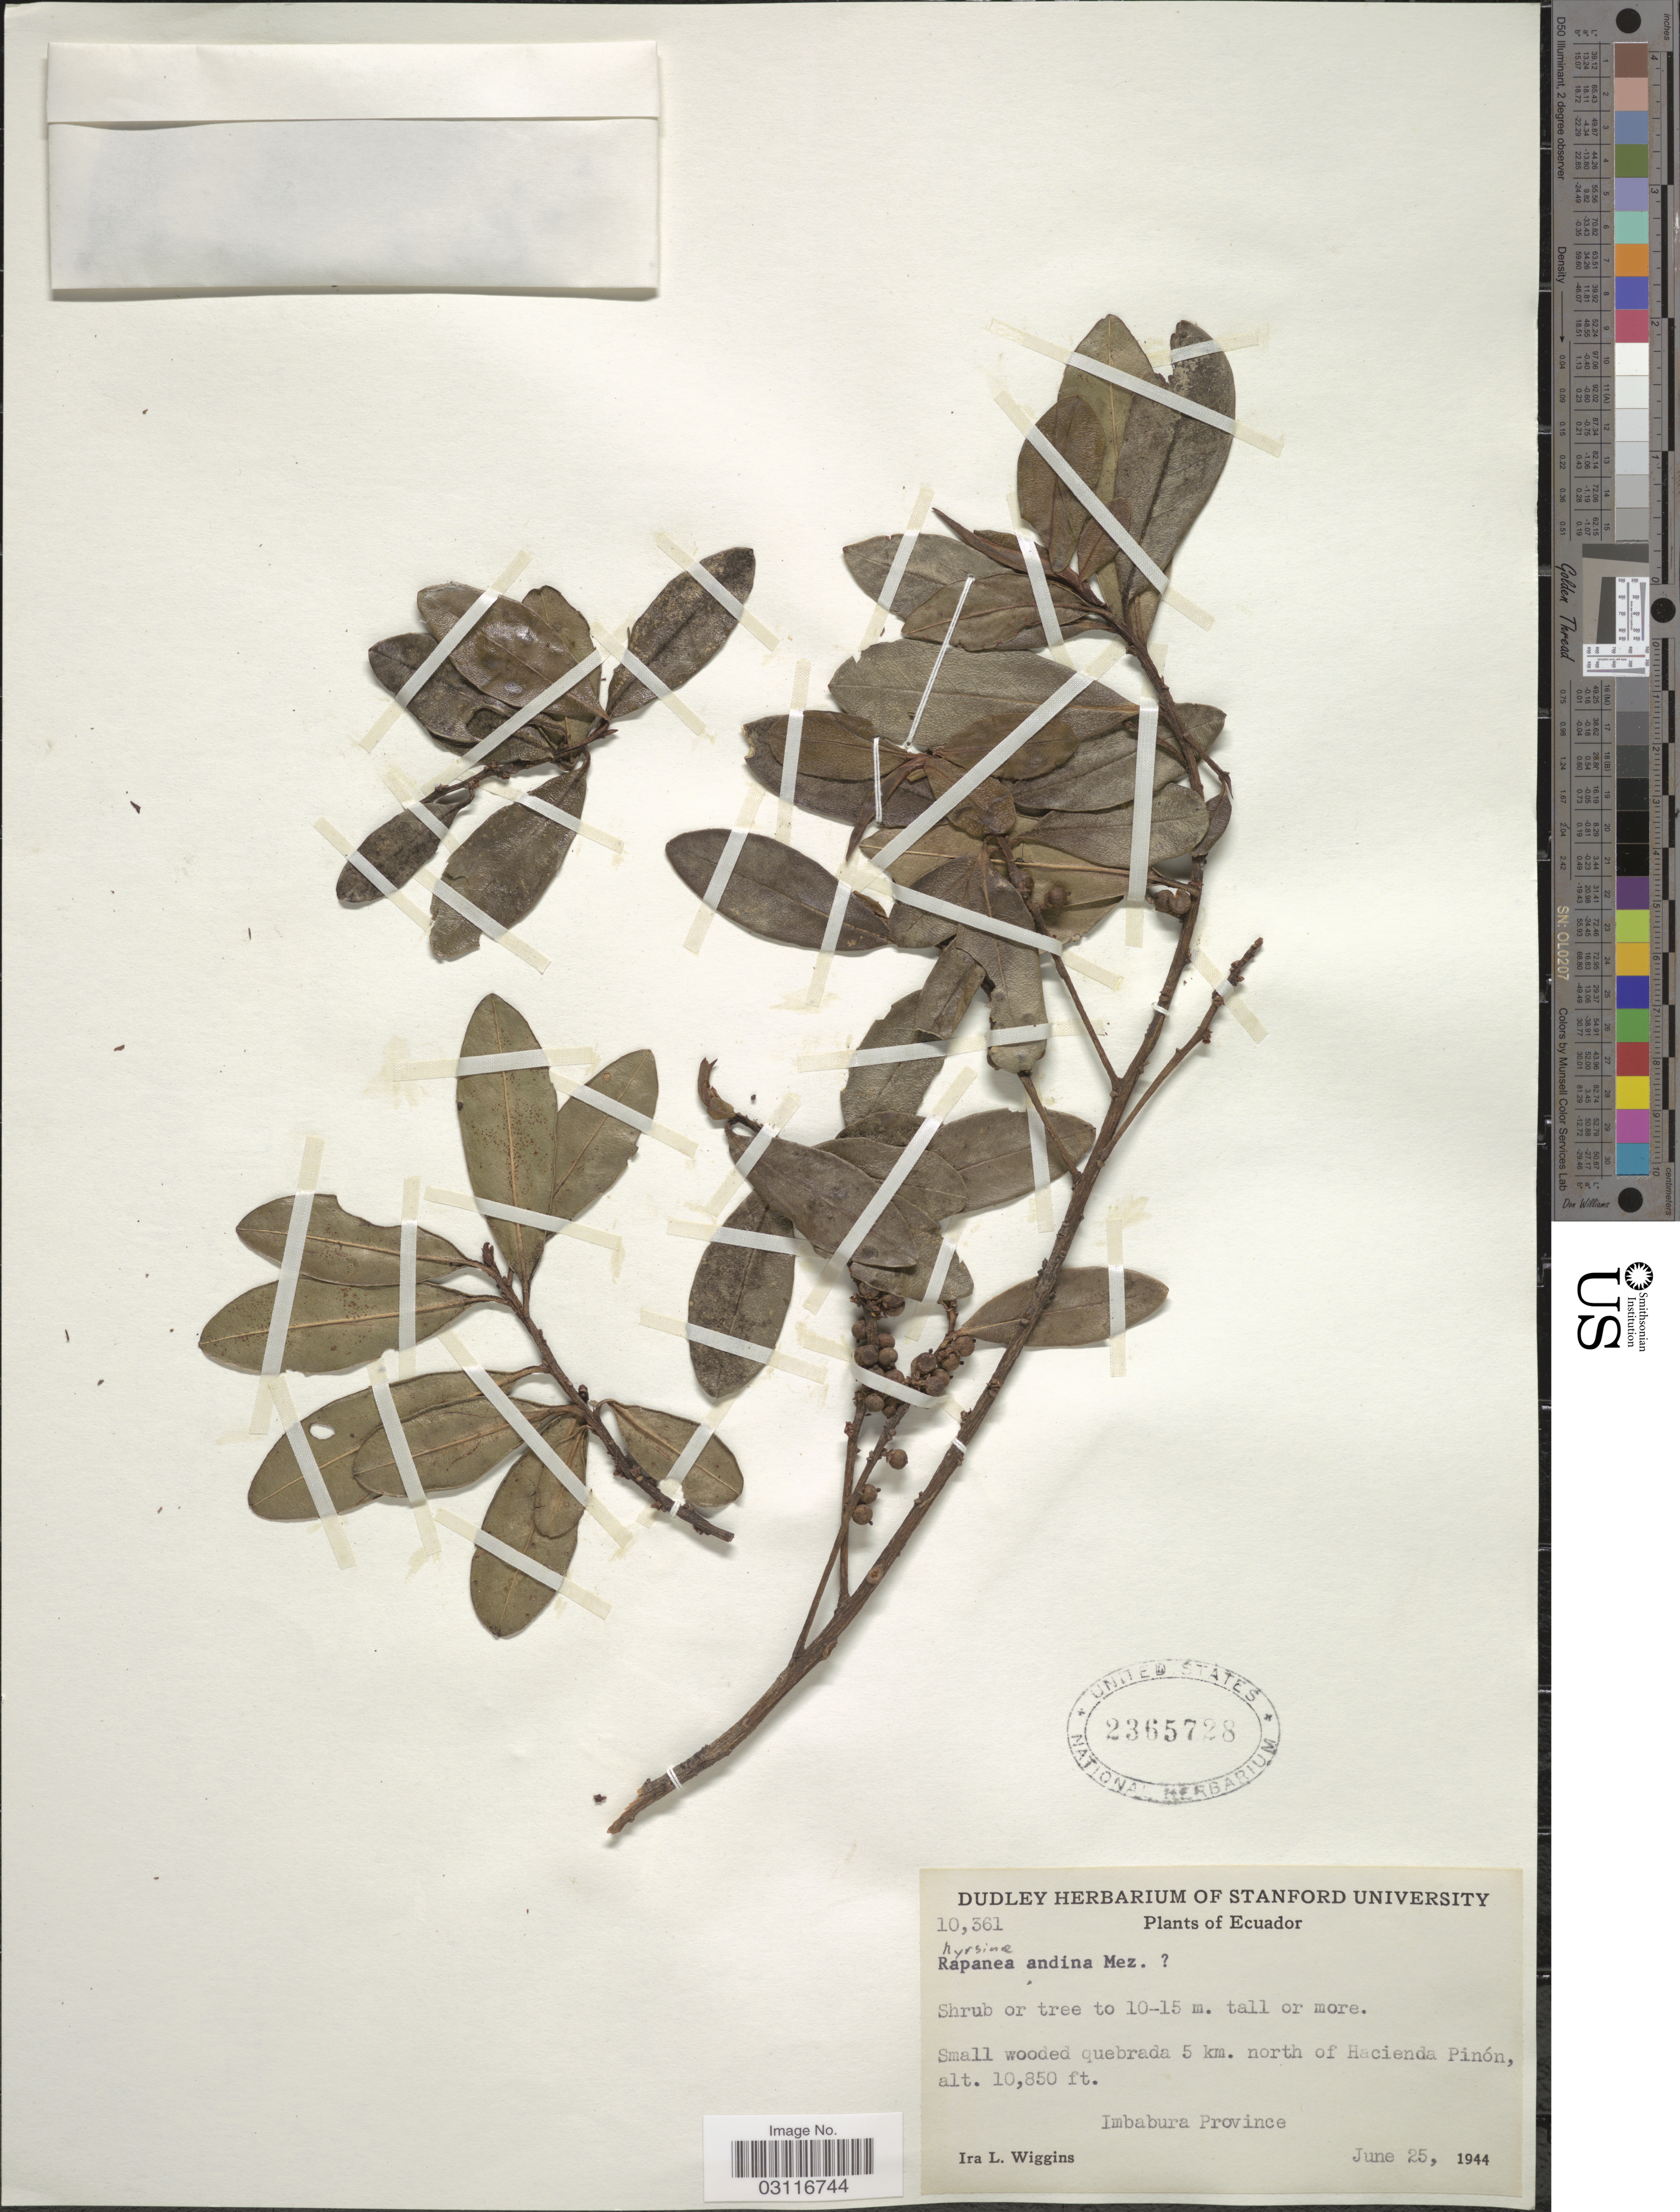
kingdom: Plantae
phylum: Tracheophyta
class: Magnoliopsida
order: Ericales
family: Primulaceae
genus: Myrsine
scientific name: Myrsine andina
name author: (Mez) Pipoly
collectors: I. L. Wiggins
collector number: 10361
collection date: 1944-06-25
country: Ecuador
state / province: Imbabura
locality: Small wooded quebrada 5 km. north of Hacienda Pinón.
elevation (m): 3307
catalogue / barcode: US 2365728